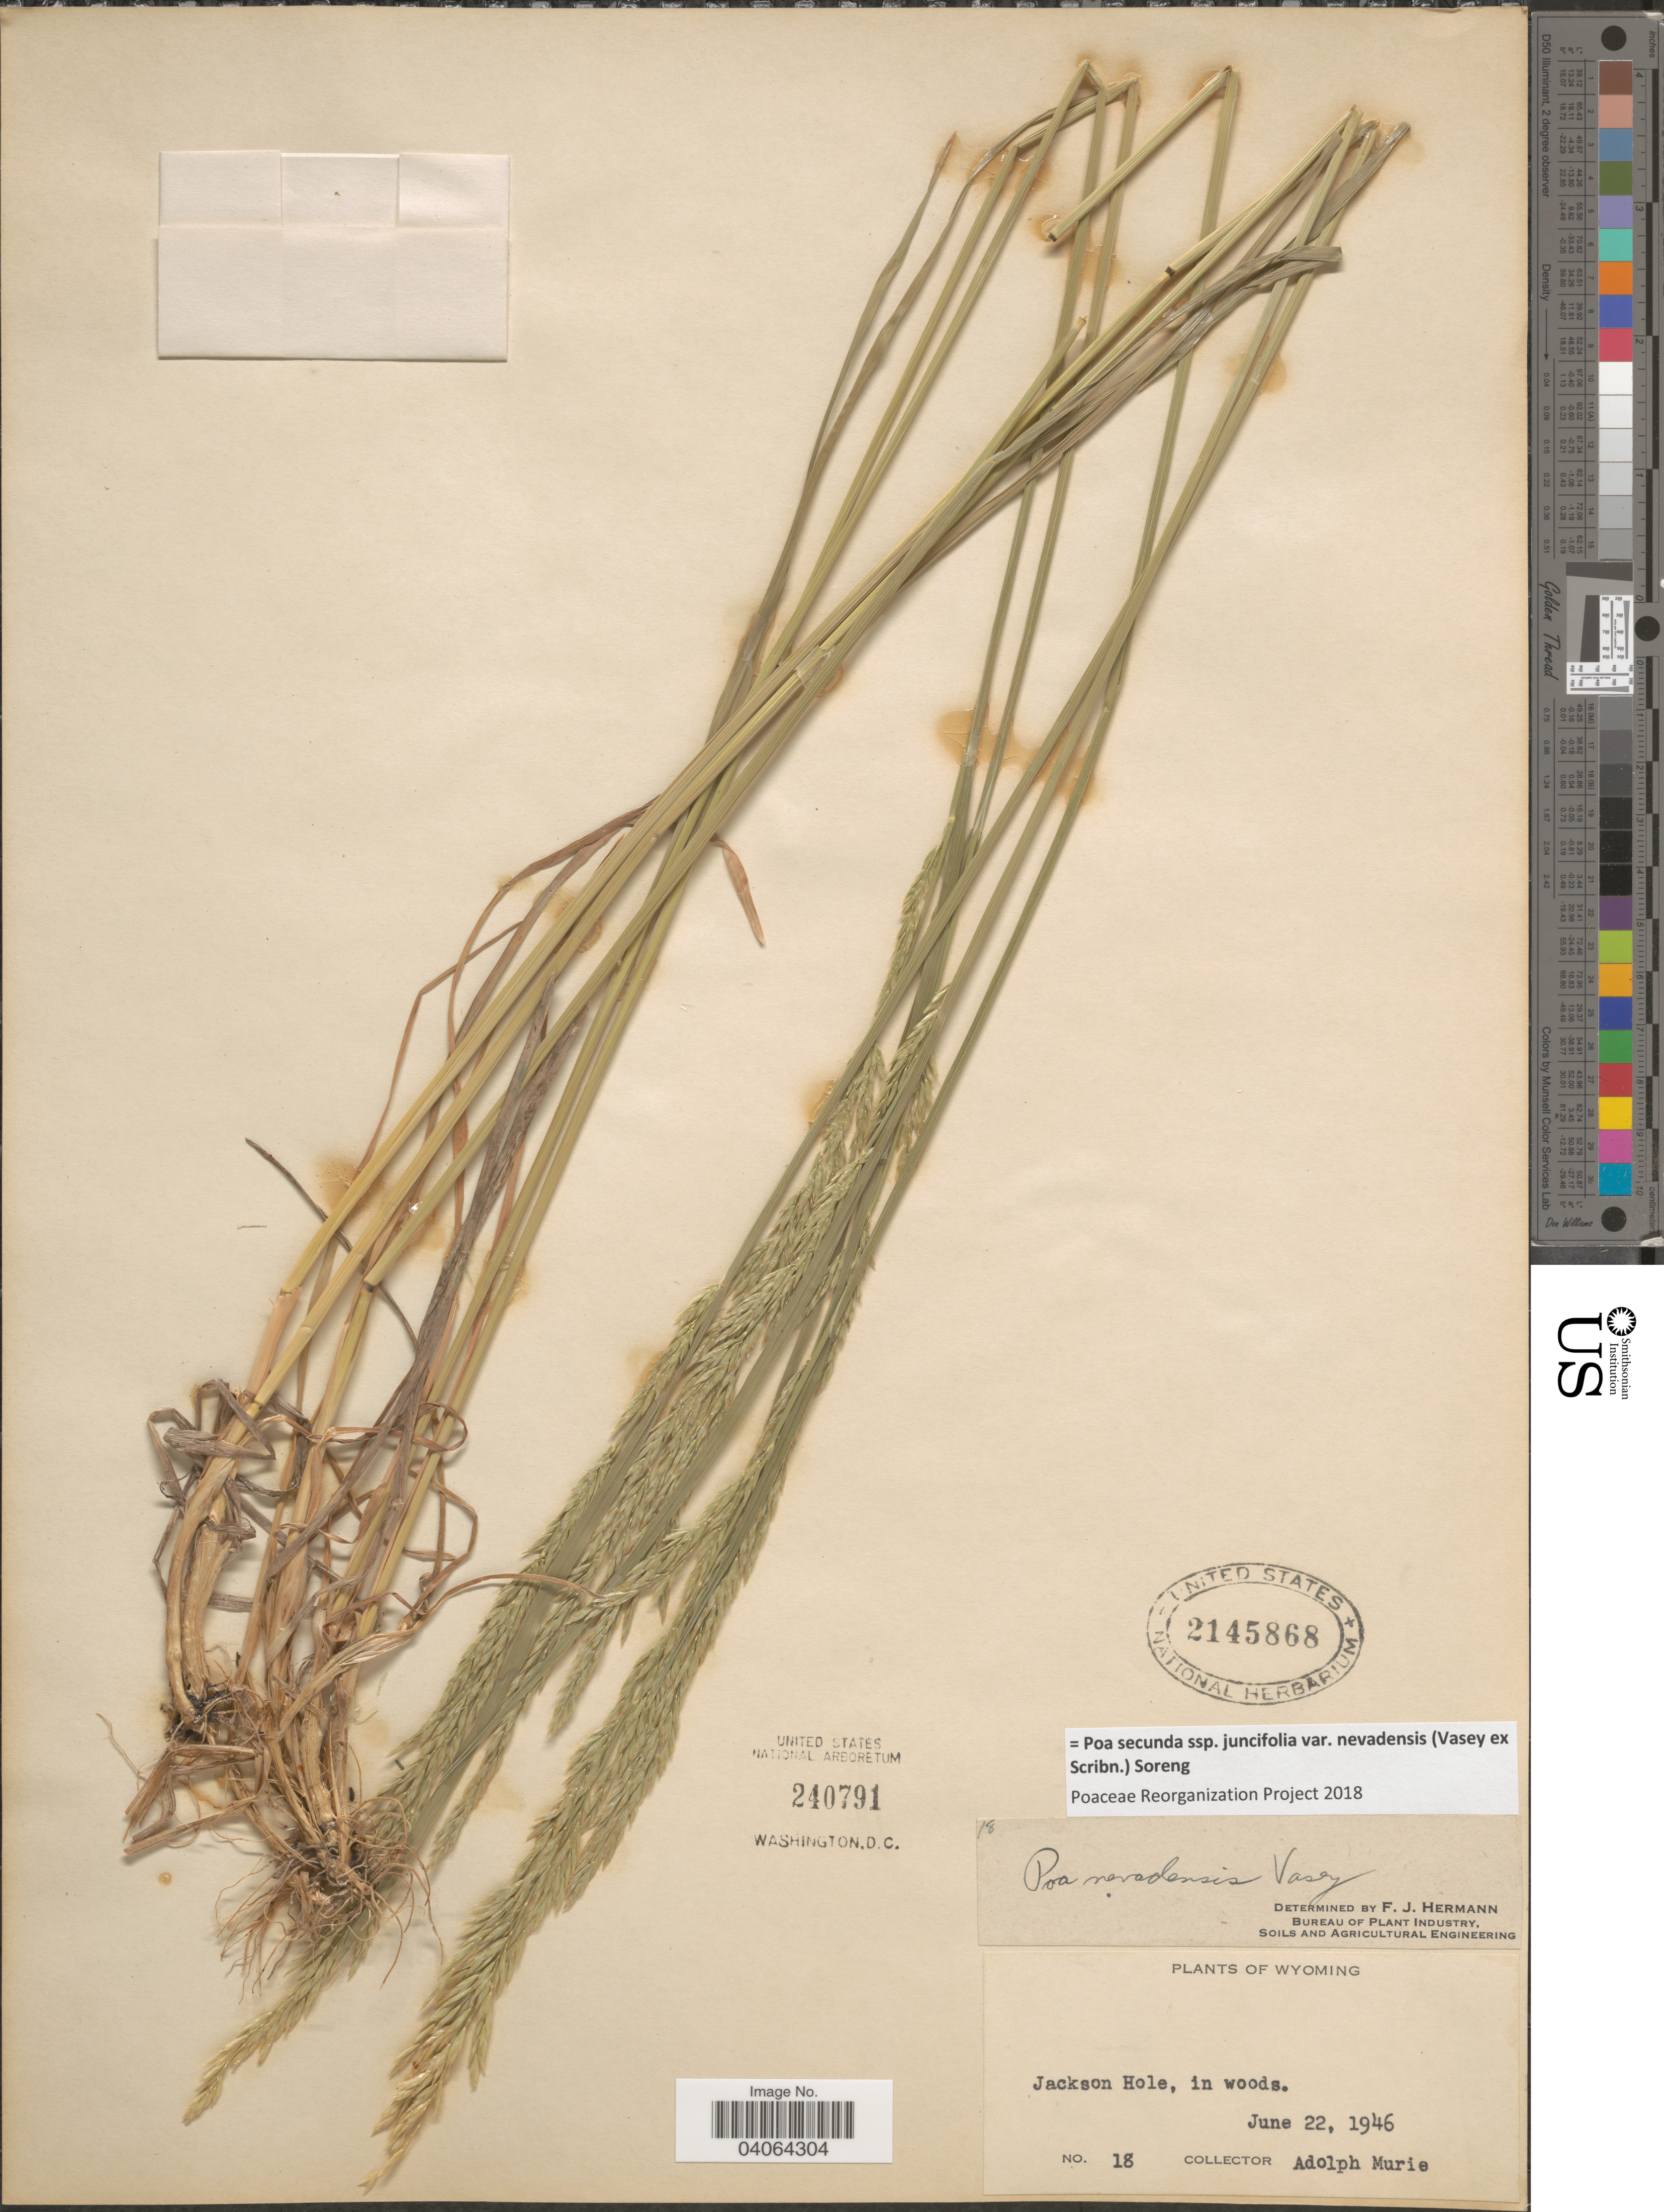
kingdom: Plantae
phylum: Tracheophyta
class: Liliopsida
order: Poales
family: Poaceae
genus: Poa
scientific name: Poa secunda subsp. juncifolia var. nevadensis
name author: (Vasey ex Scribn.) Soreng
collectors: A. Murie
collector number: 18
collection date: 1946-06-22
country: United States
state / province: Wyoming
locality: Jackson Hole, in woods.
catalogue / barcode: US 2145868